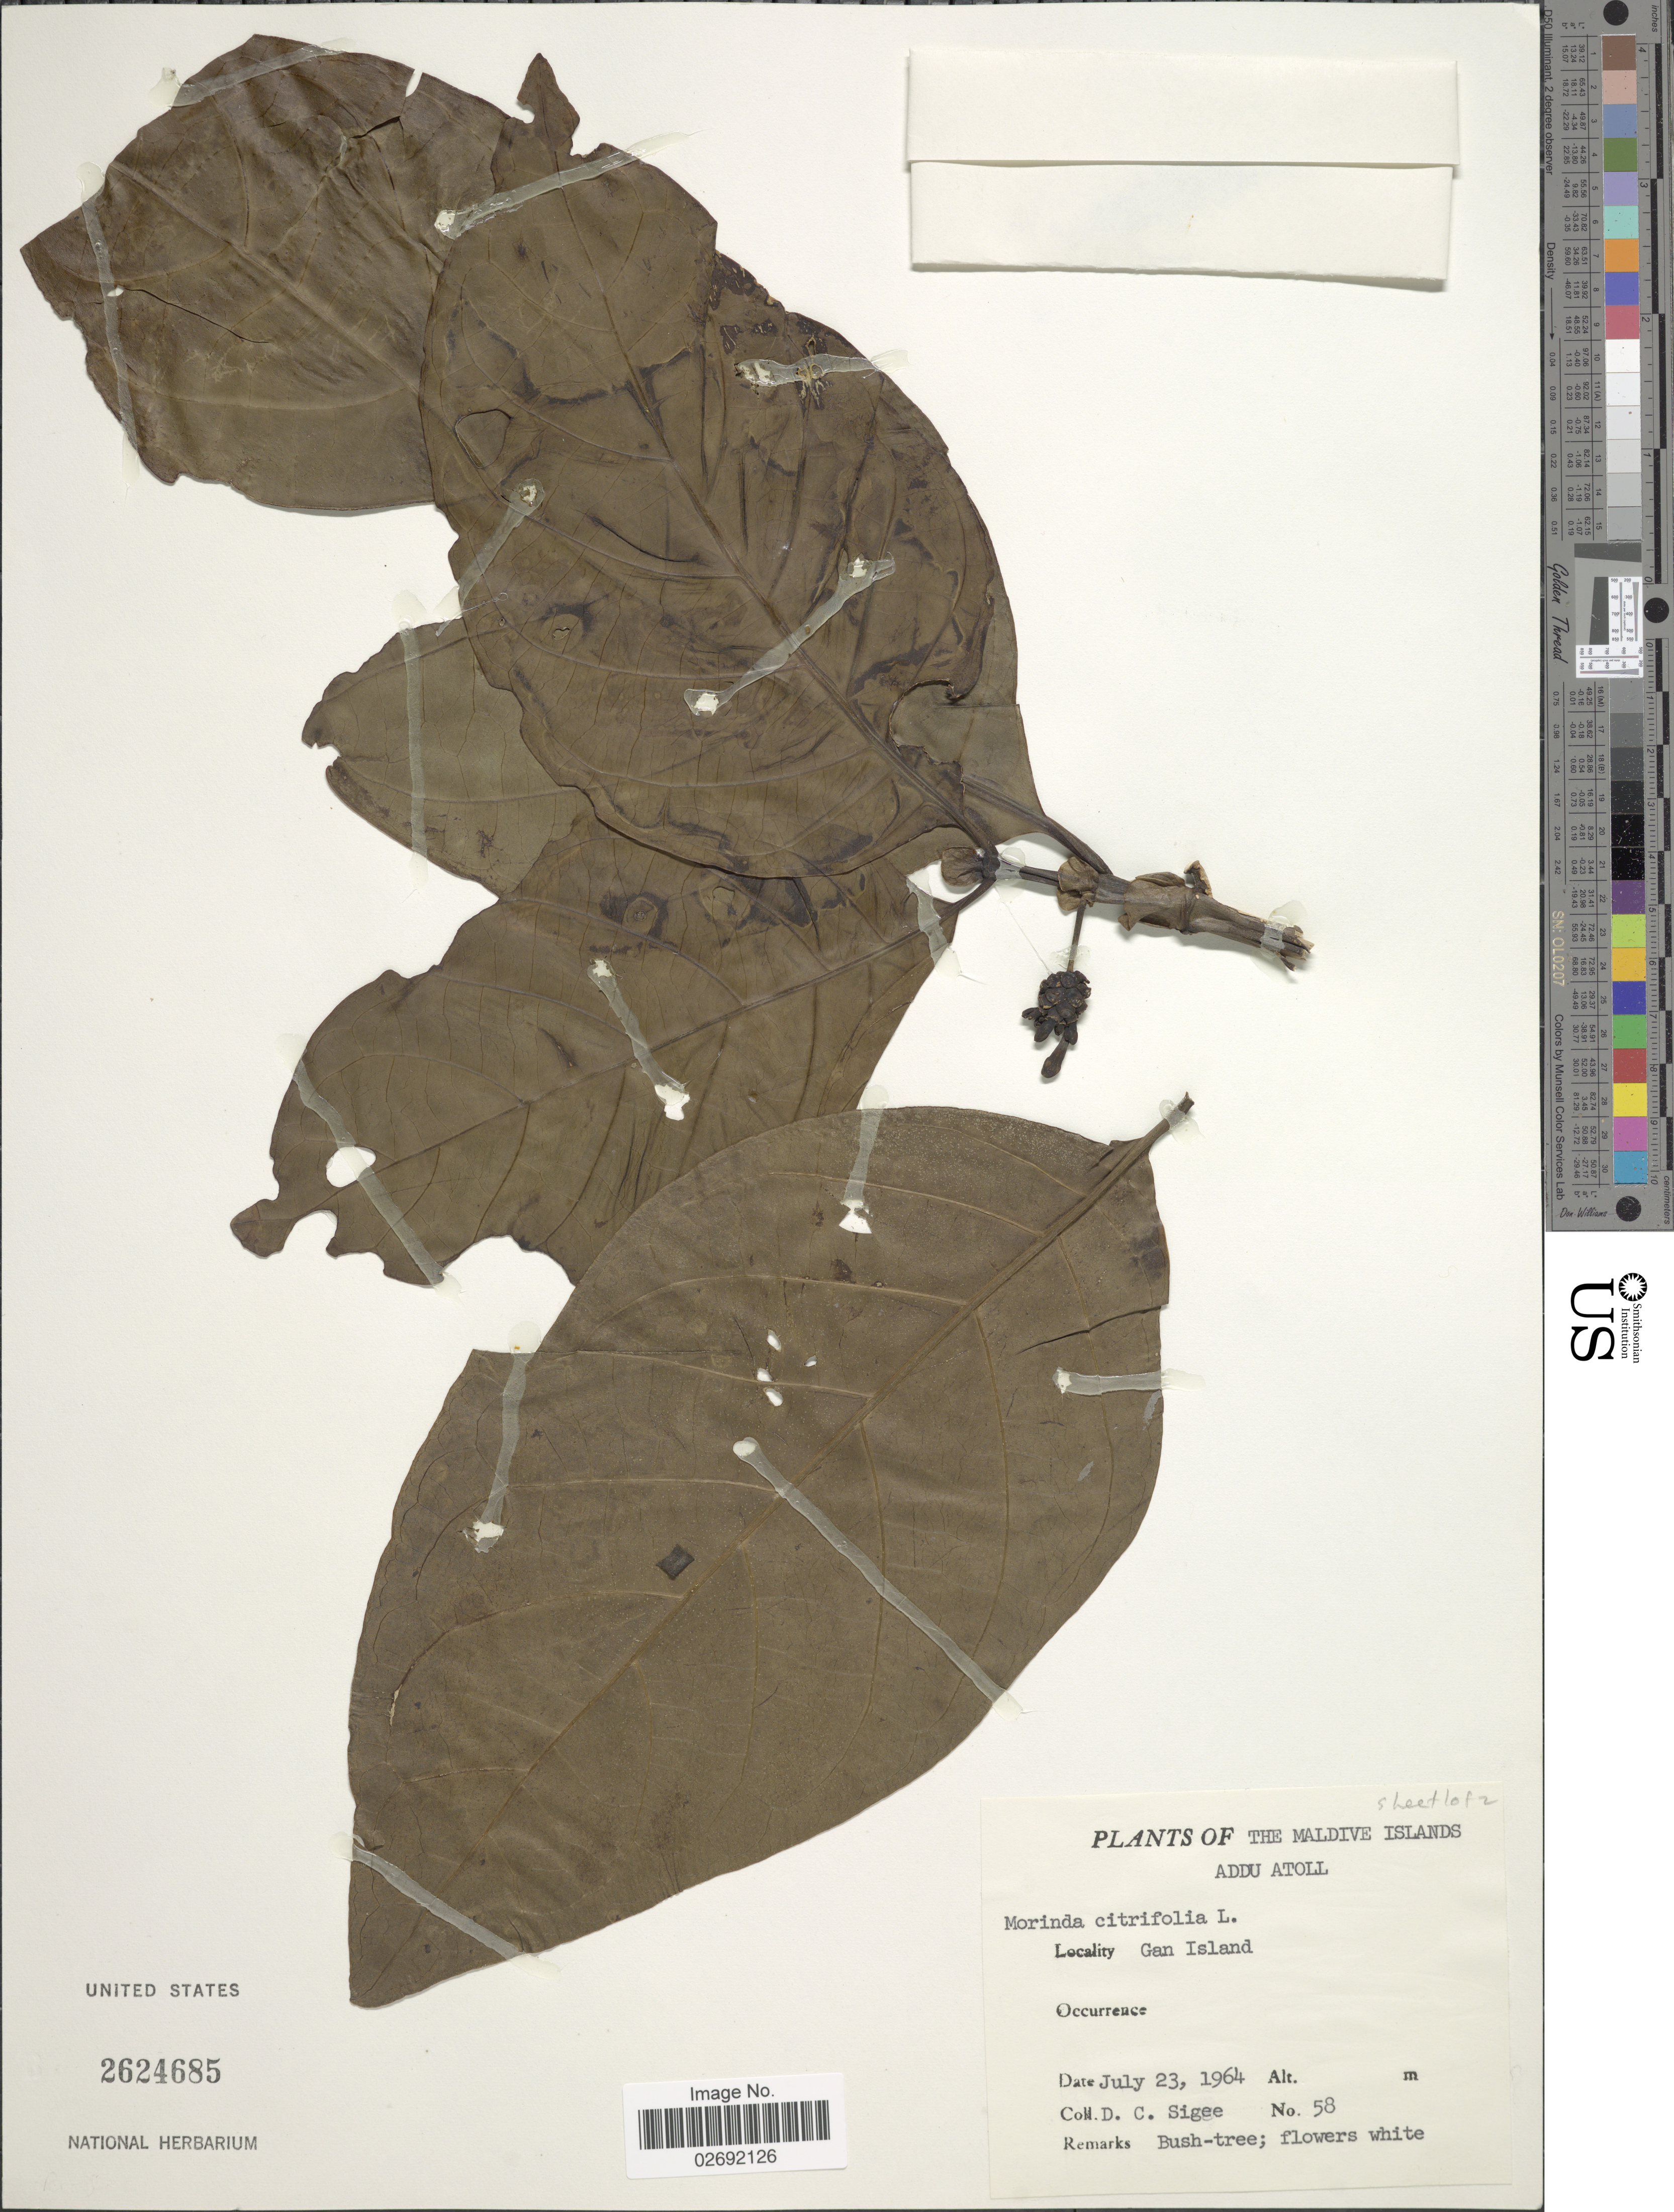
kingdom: Plantae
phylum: Tracheophyta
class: Magnoliopsida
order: Gentianales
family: Rubiaceae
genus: Morinda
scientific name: Morinda citrifolia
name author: L.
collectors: D. C. Sigee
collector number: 58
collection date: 1964-07-23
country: Maldive Islands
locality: Addu Atoll, Gan Island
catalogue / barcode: US 2624685